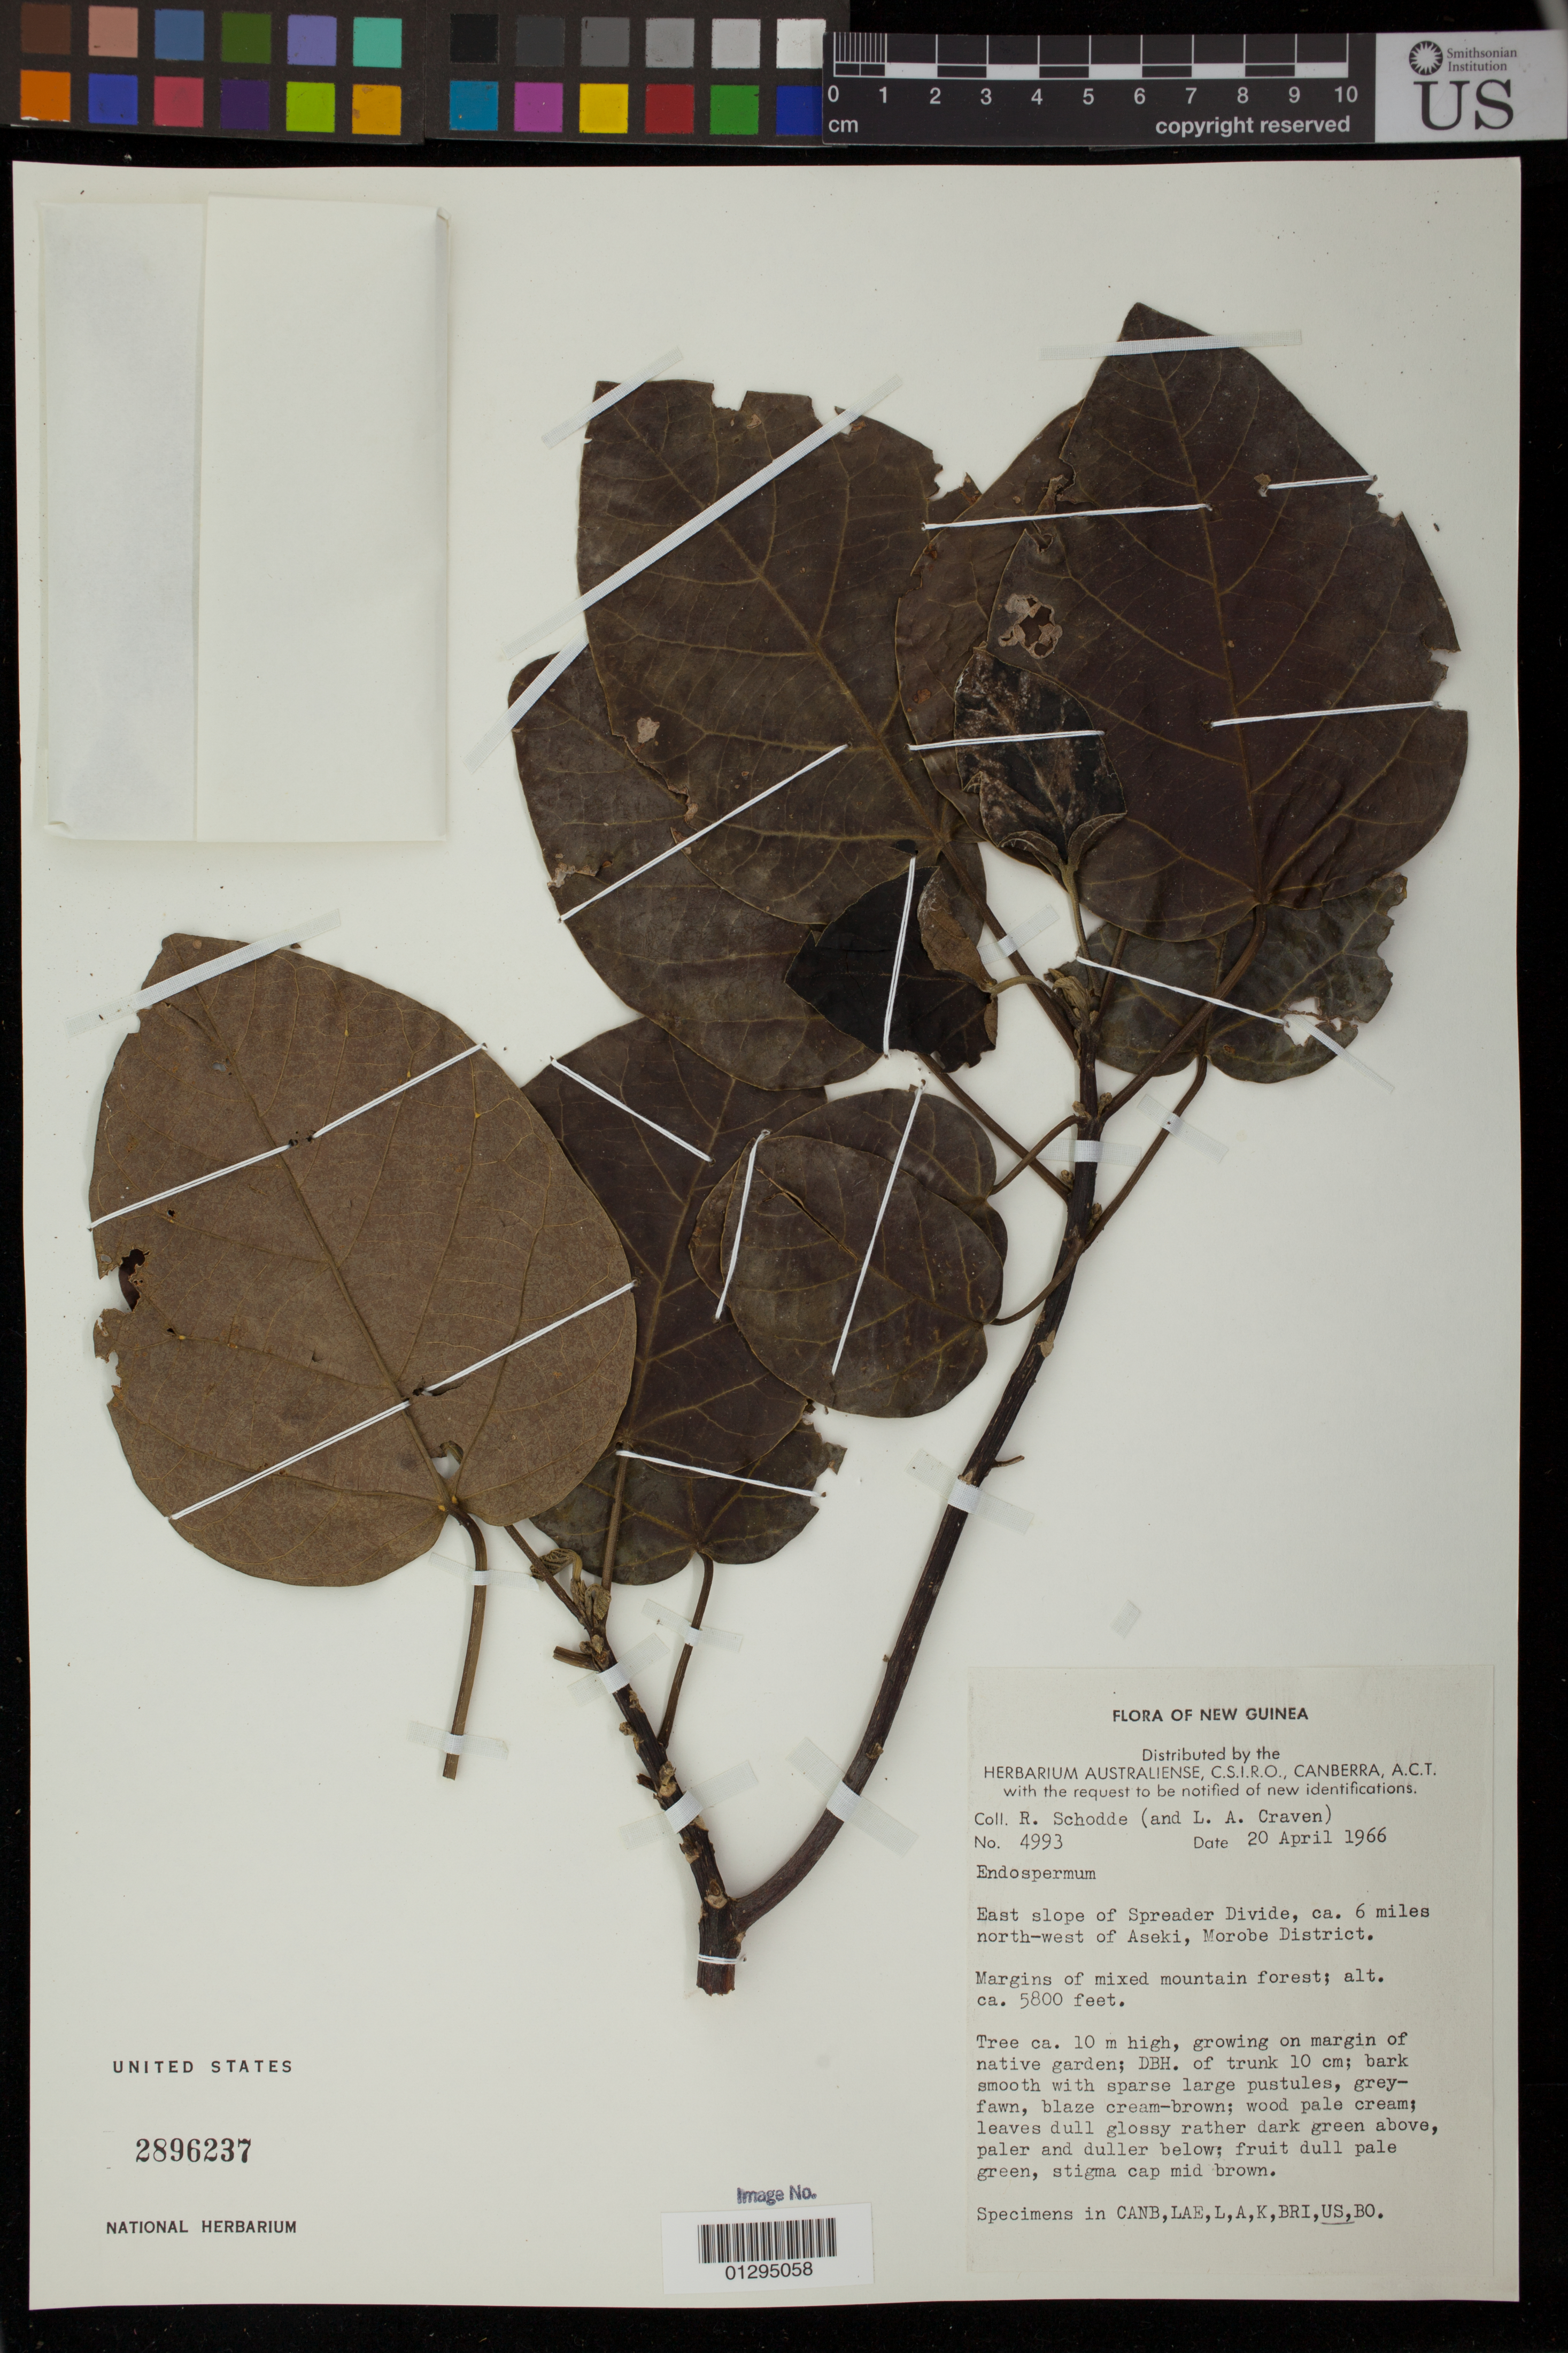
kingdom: Plantae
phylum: Tracheophyta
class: Magnoliopsida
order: Malpighiales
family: Euphorbiaceae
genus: Endospermum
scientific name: Endospermum sp.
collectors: R. Schodde & L. A. Craven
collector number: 4993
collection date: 1966-04-20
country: Papua New Guinea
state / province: Morobe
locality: East slope of Spreader Divide ca. 6 miles morth-west of Aseki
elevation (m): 1768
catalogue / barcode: US 2896237